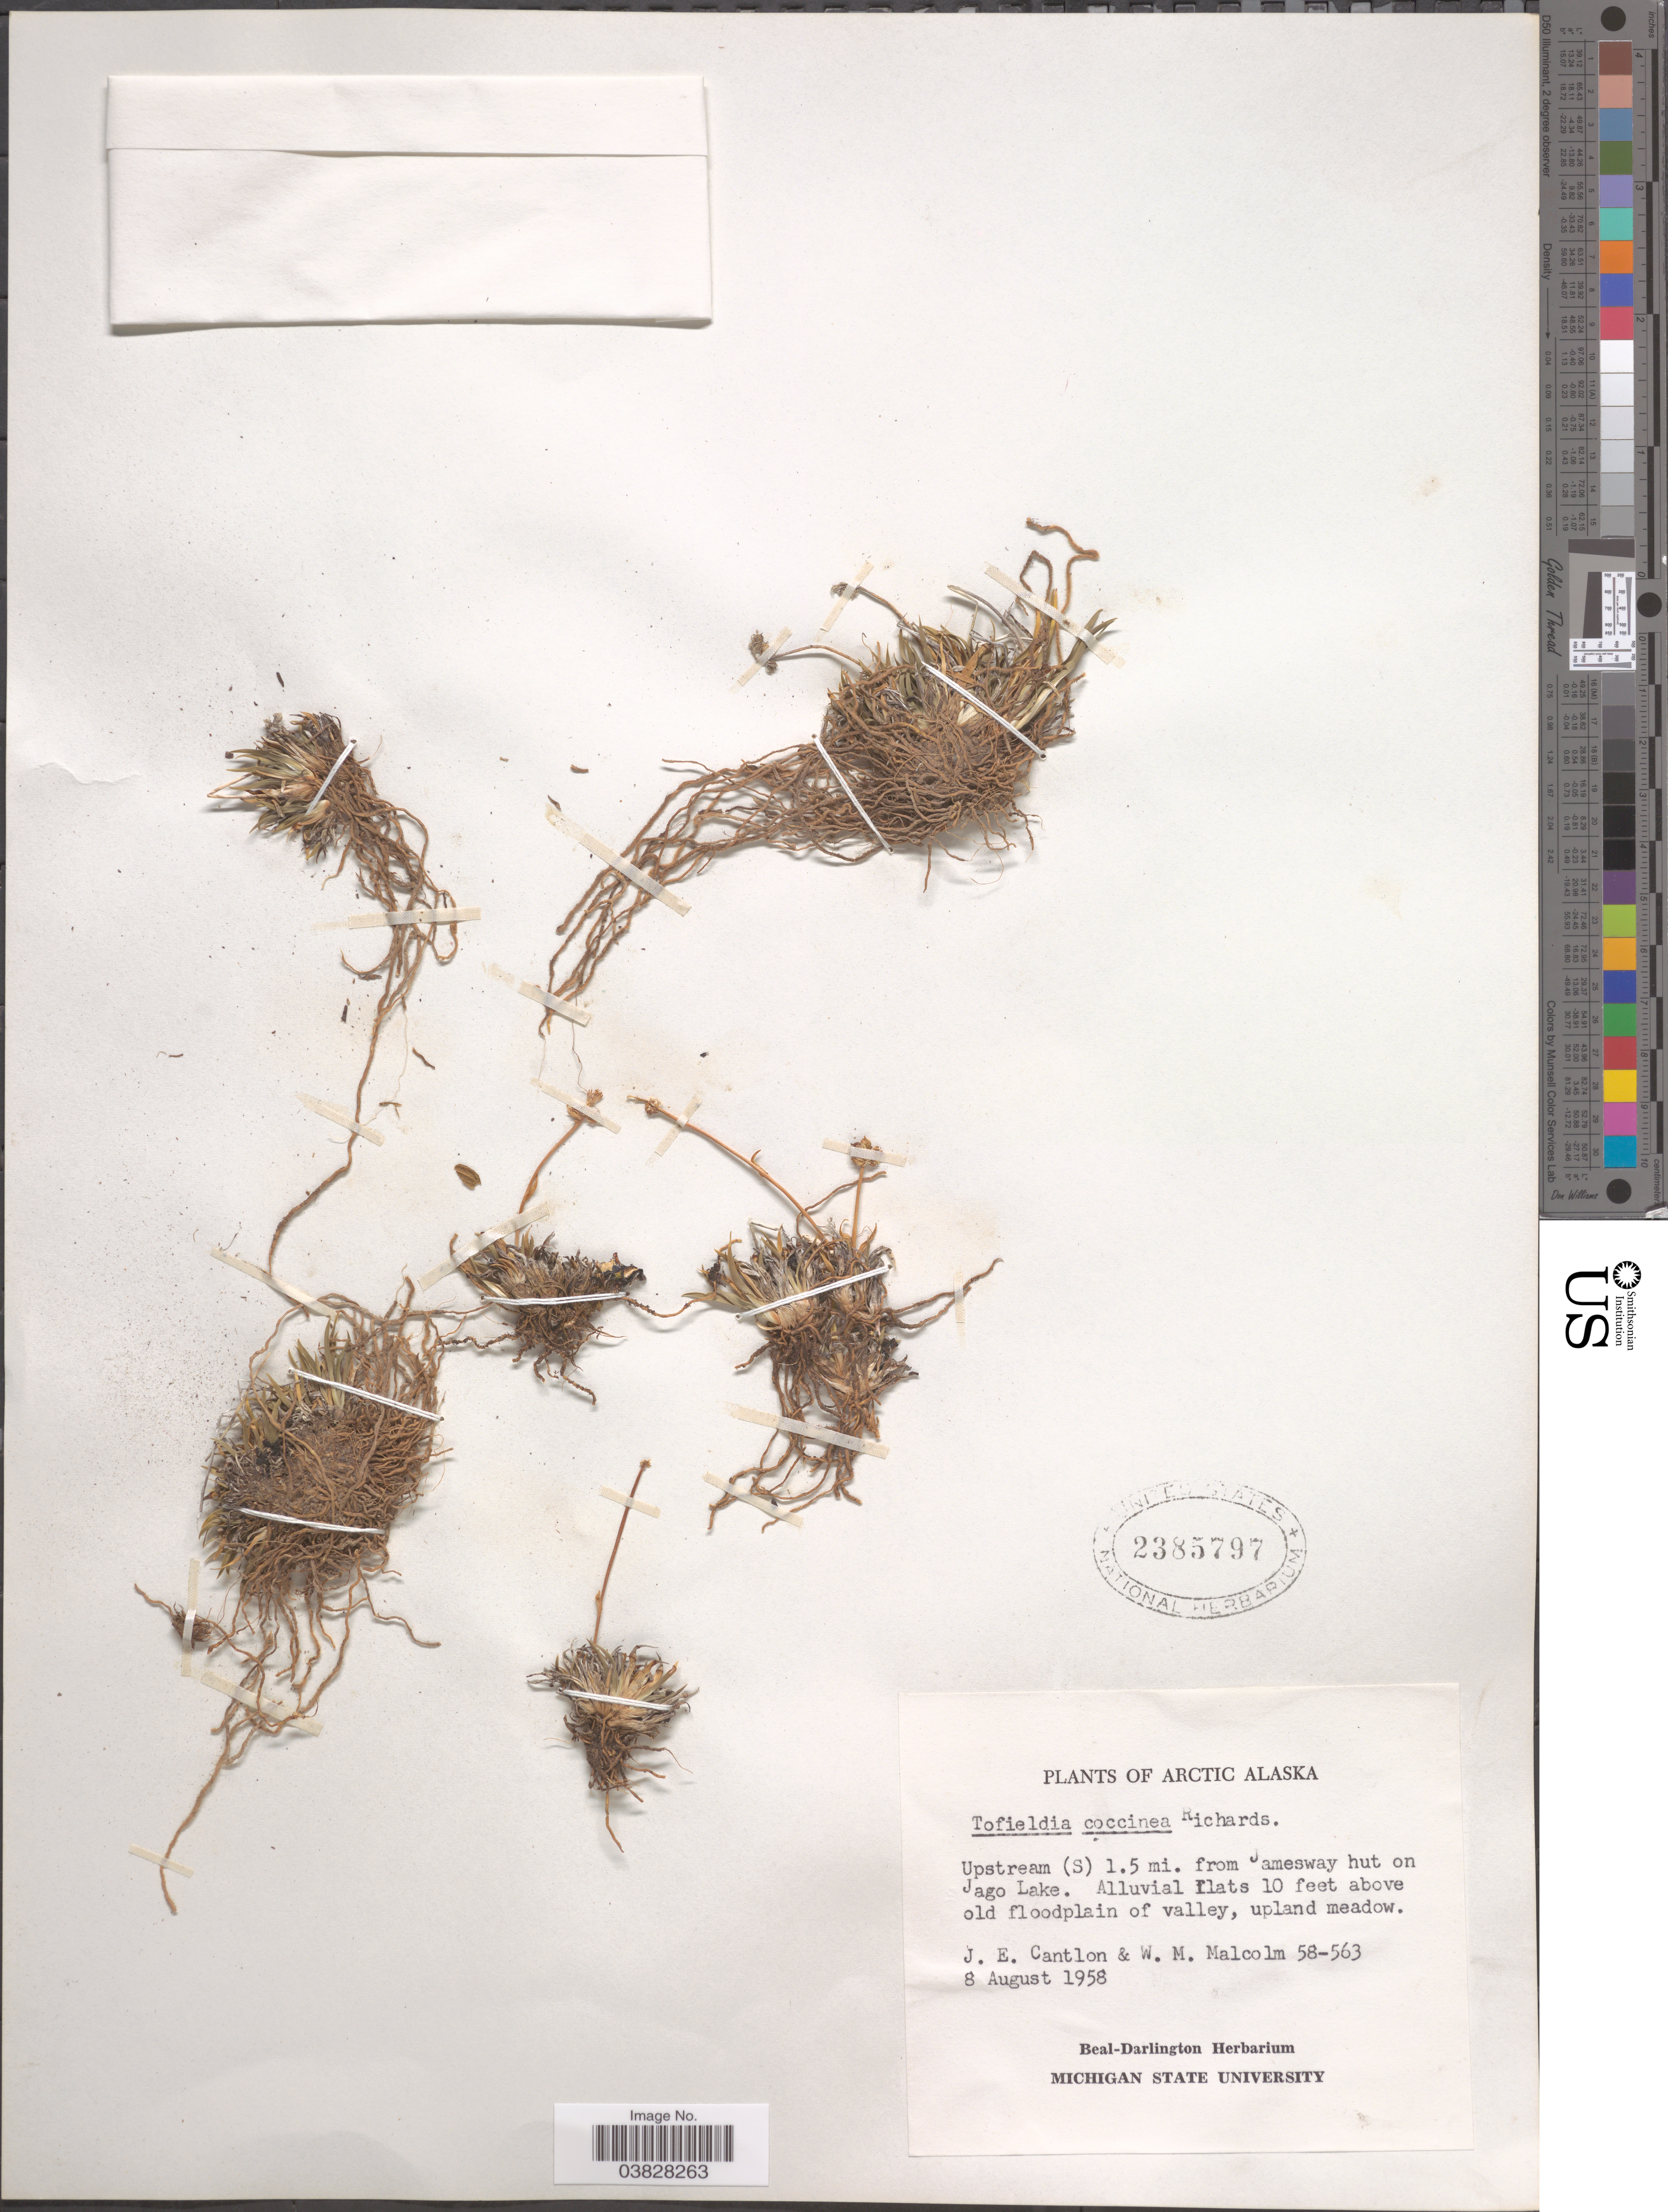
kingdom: Plantae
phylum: Tracheophyta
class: Liliopsida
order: Alismatales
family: Tofieldiaceae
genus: Tofieldia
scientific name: Tofieldia coccinea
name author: Richardson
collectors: J. Cantlon & W. Malcolm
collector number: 58-563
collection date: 1958-08-08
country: United States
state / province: Alaska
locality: Arctic Alaska. Upstream (S) 1.5 mi. from Jamesway hut on Jago Lake. Above old floodplain of valley.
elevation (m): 3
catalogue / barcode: US 2385797